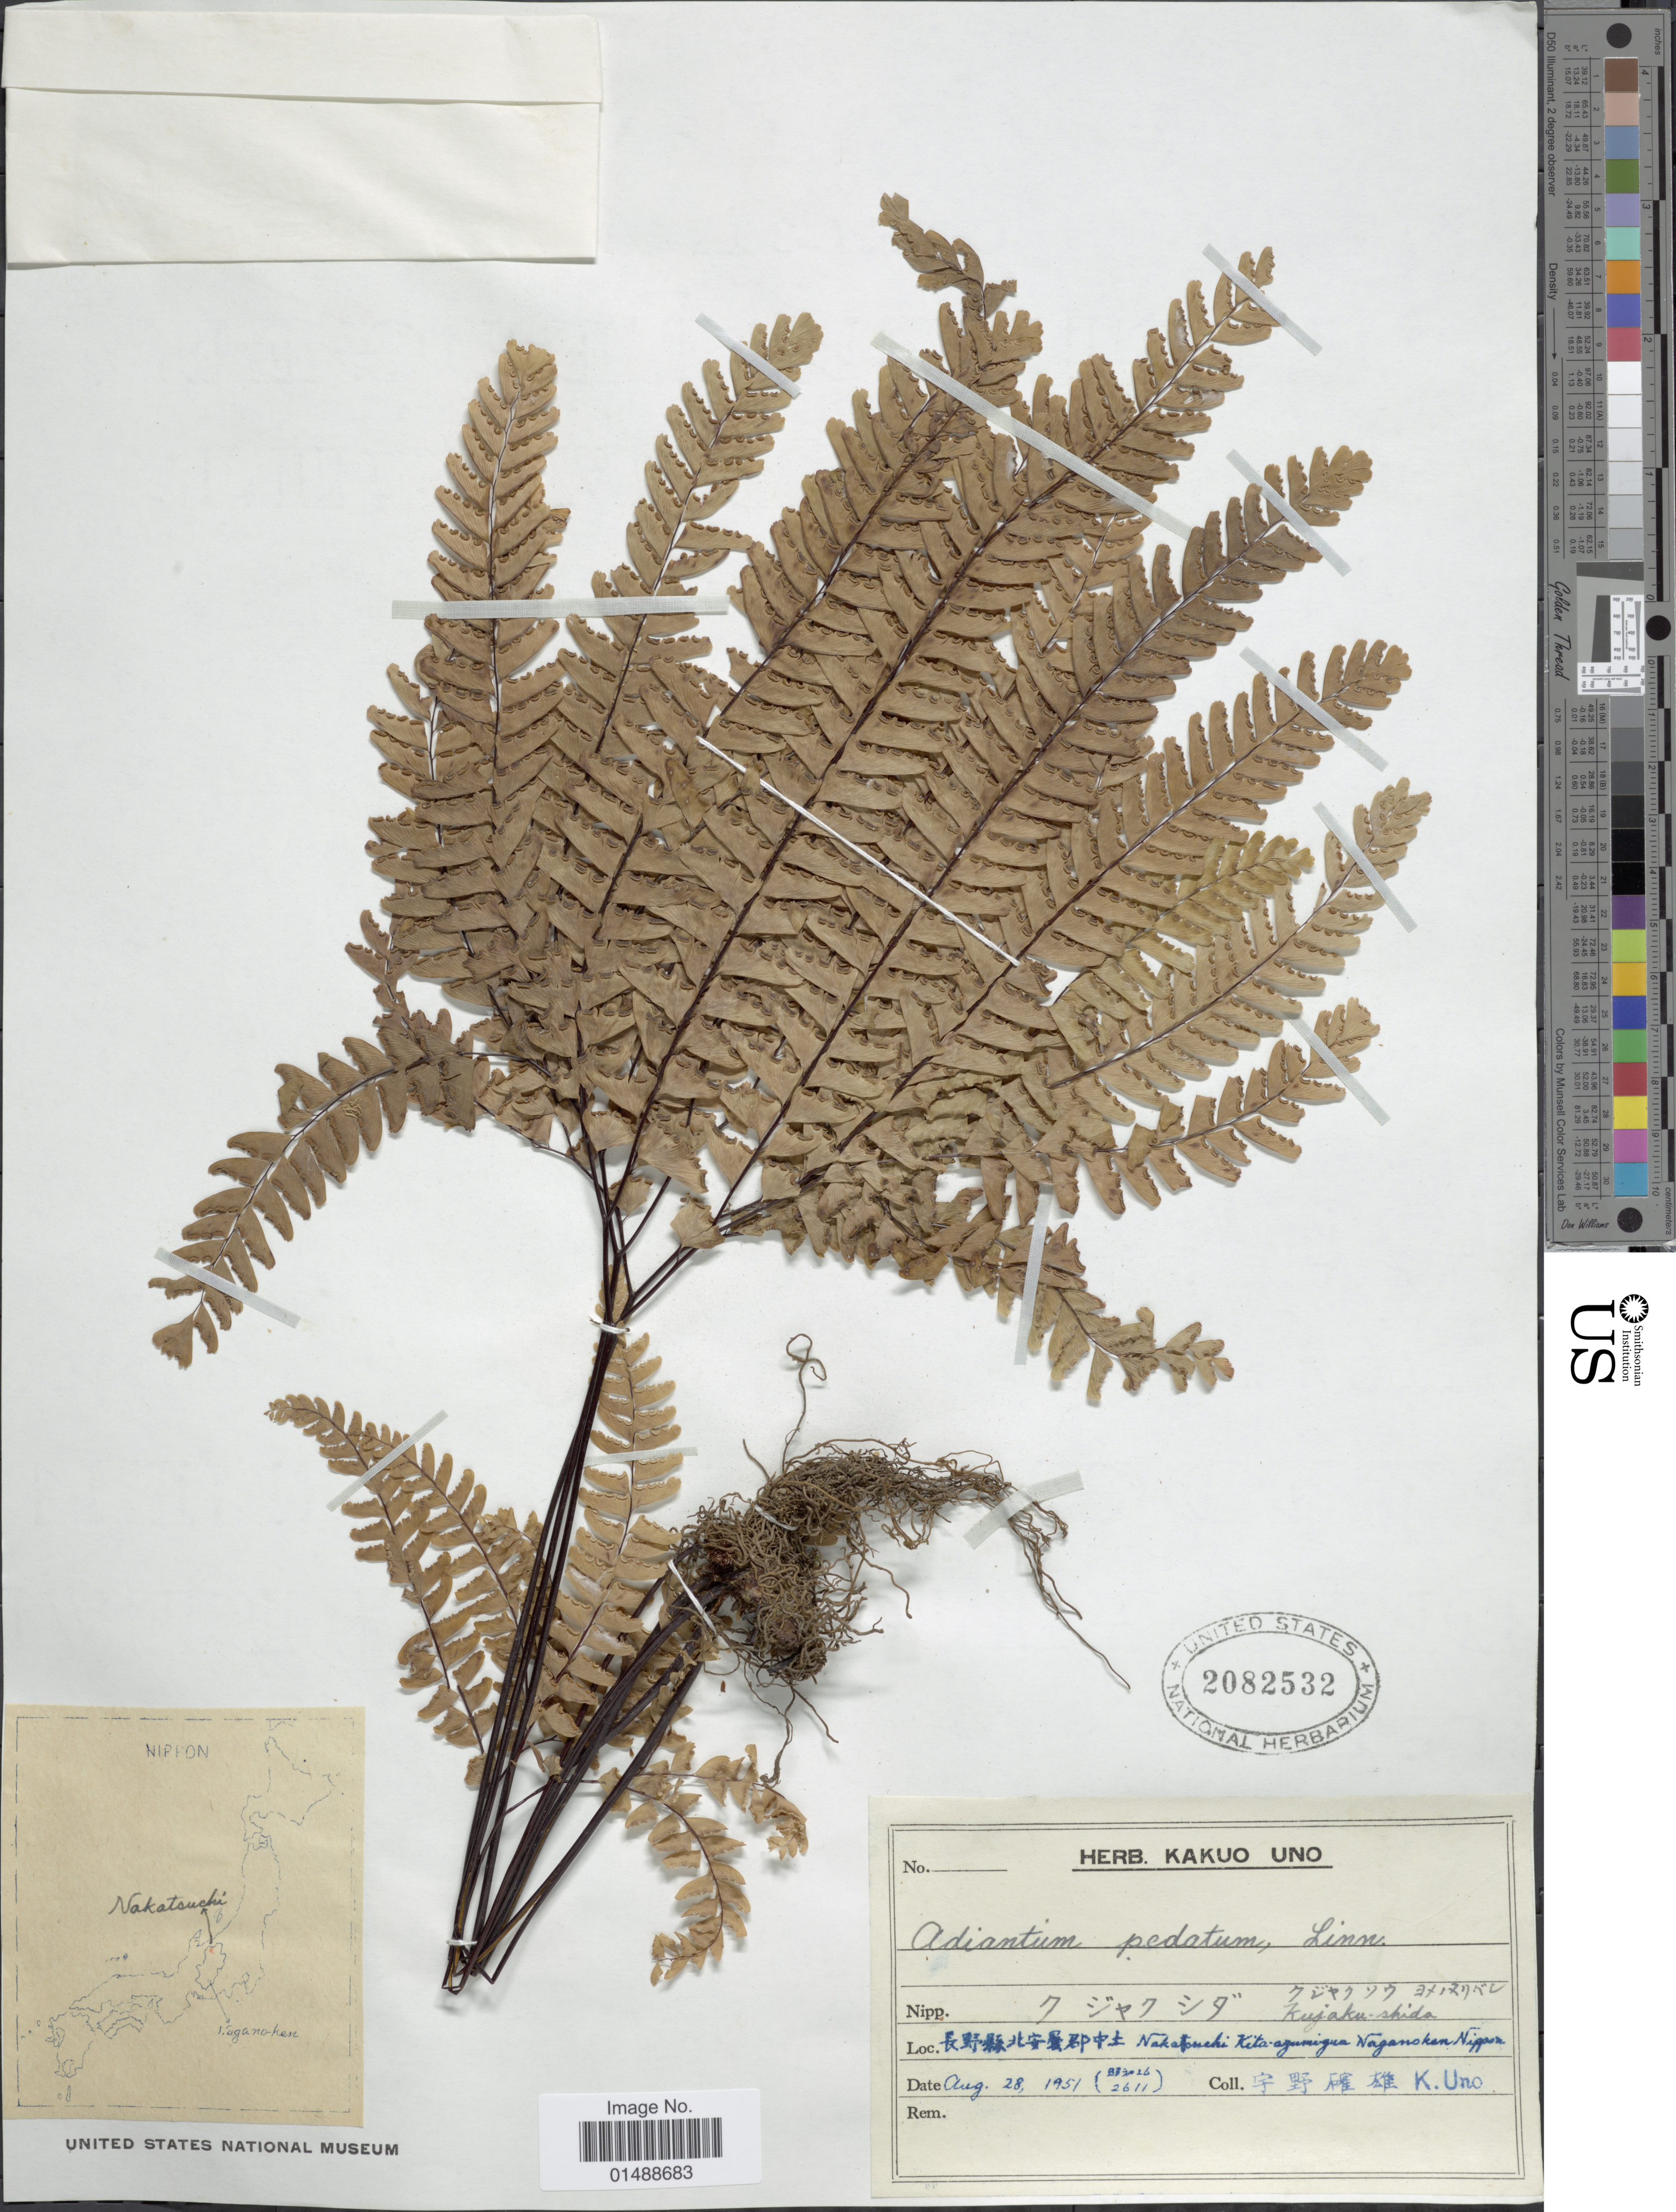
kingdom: Plantae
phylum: Tracheophyta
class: Polypodiopsida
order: Polypodiales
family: Pteridaceae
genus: Adiantum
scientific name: Adiantum pedatum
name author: L.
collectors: K. Uno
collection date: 1951-08-28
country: Japan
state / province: Nagano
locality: Japan, Nakatou-chi, Kita-azumi-gun, Naganoken, Nippon.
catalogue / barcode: US 2082532